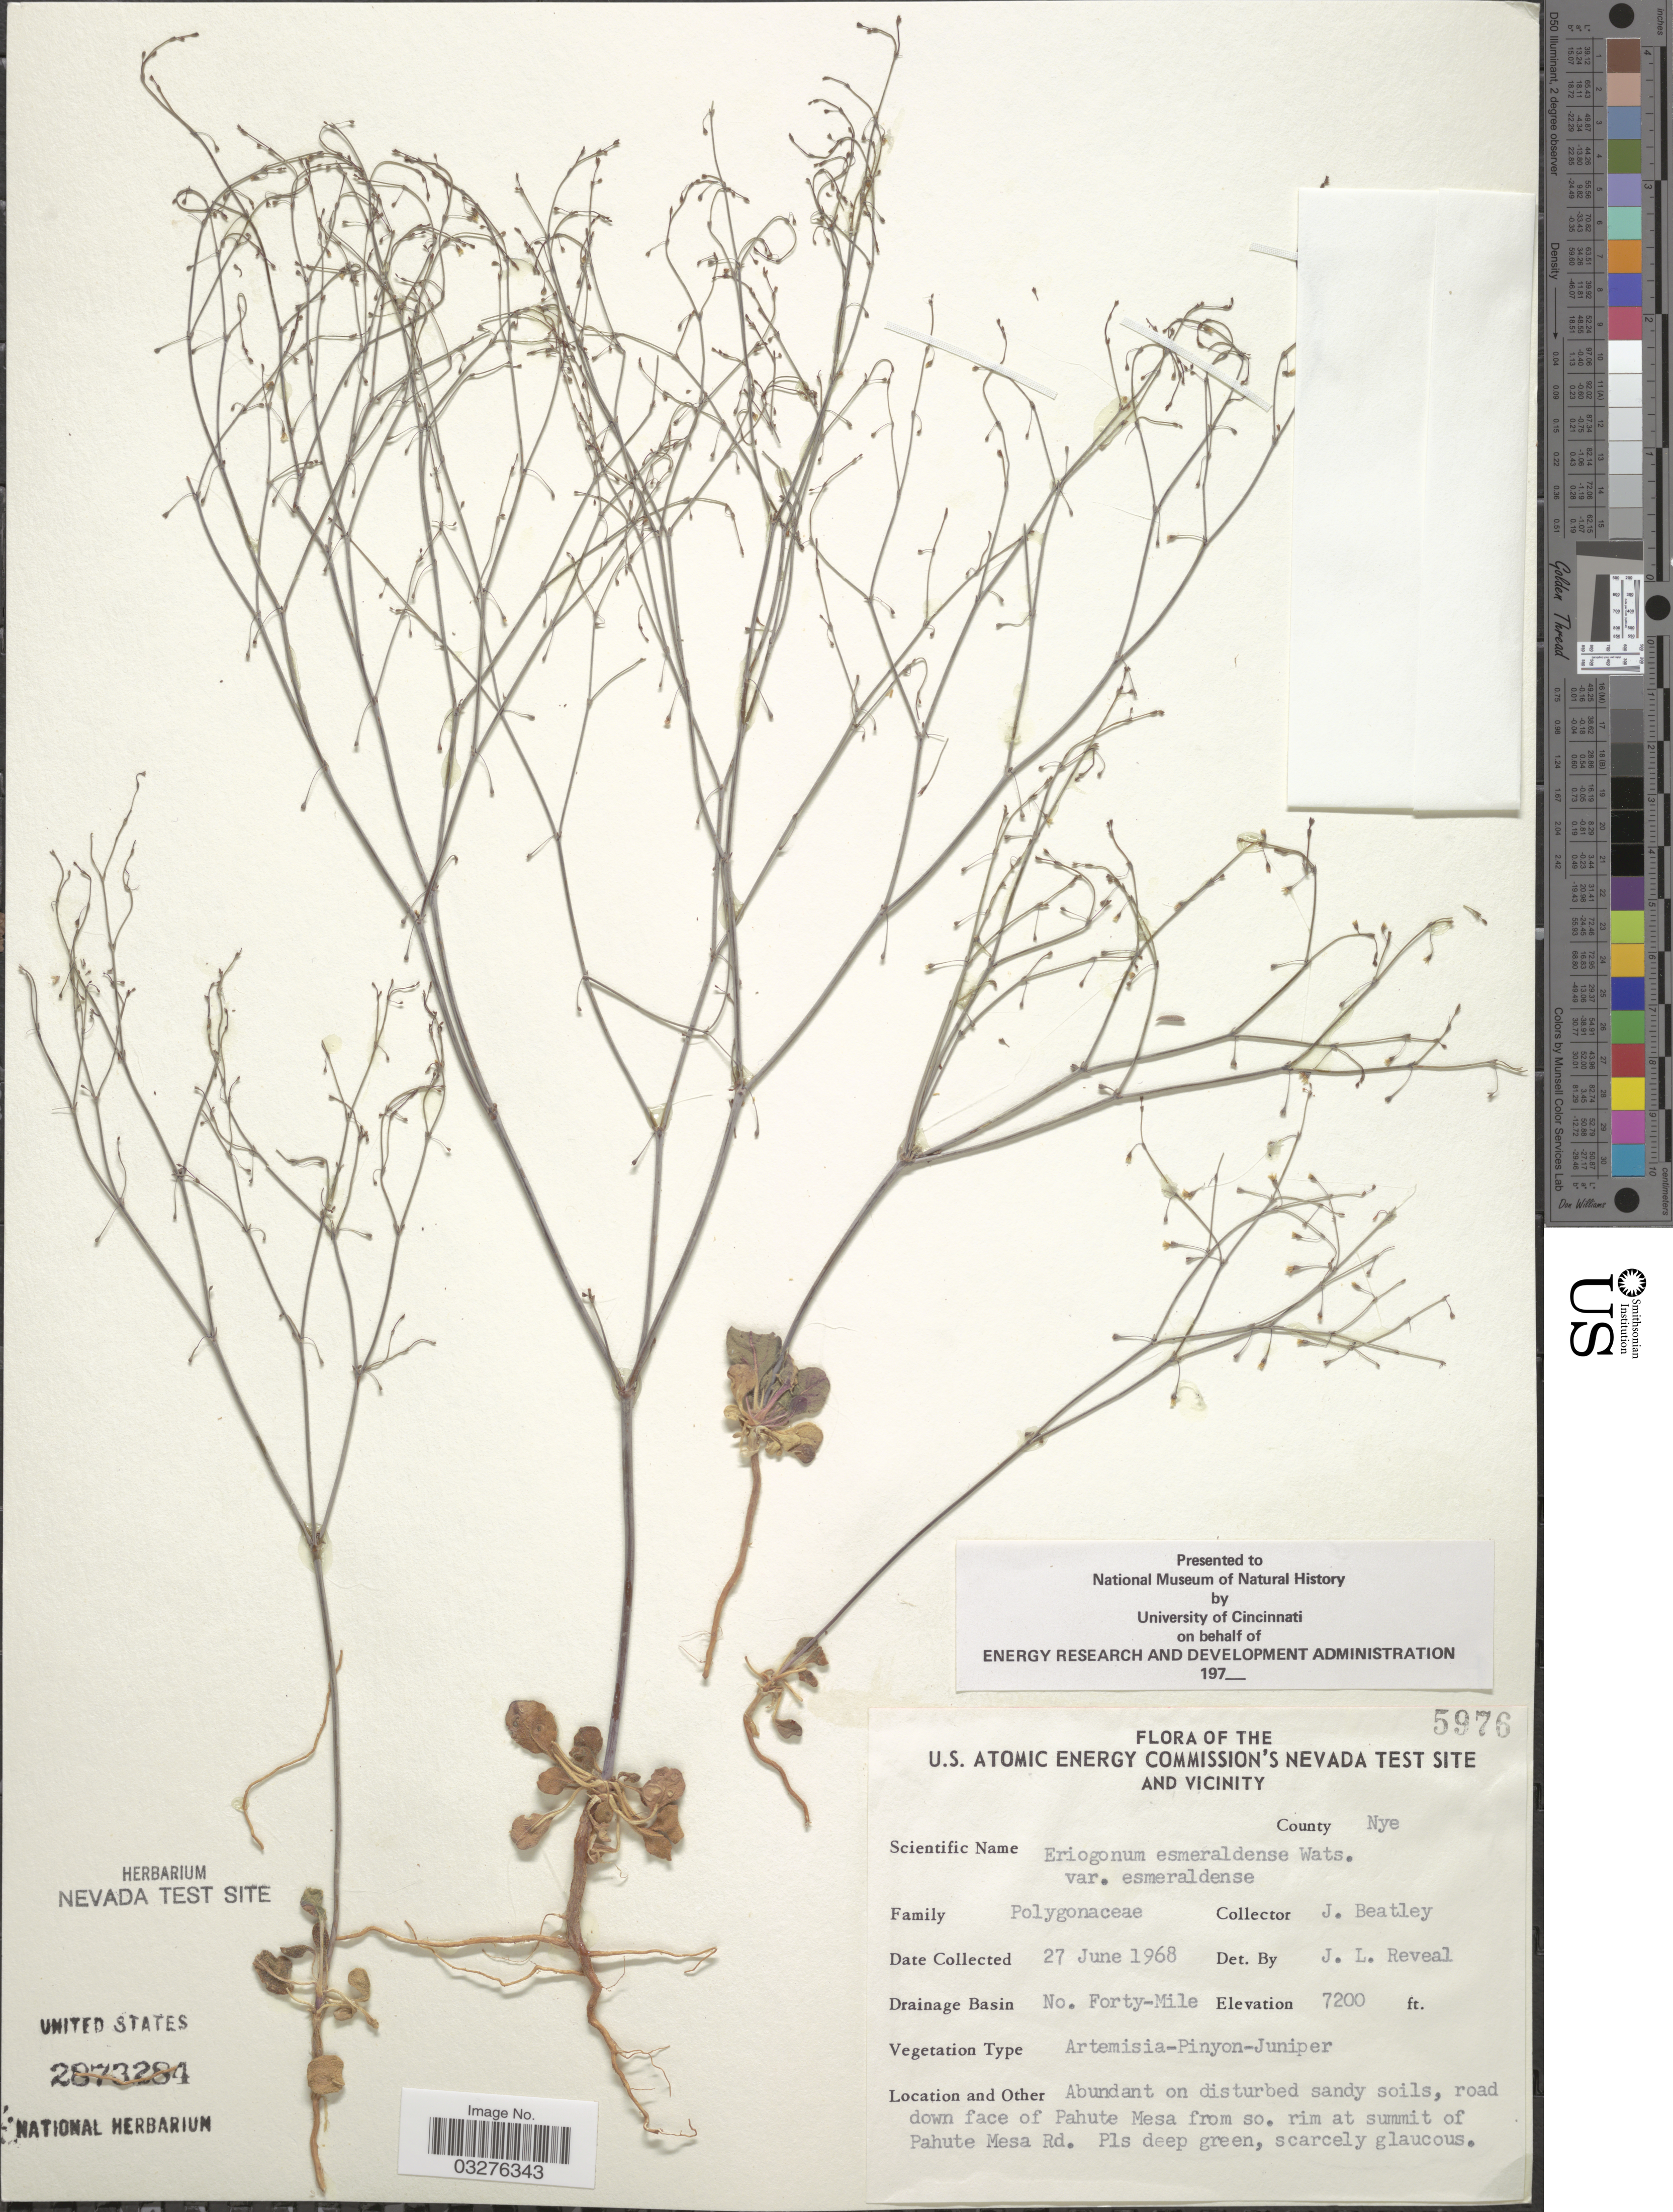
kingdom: Plantae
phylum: Tracheophyta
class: Magnoliopsida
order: Caryophyllales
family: Polygonaceae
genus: Eriogonum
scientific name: Eriogonum esmeraldense var. esmeraldense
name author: S. Watson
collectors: J. C. Beatley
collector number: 5976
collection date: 1968-06-27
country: United States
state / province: Nevada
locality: U.S. Atomic Energy Commission's Nevada Test Site and vicinity, County Nye, Drainage Basin No. Forty-Mile, road down face of Pahute Mesa from so. rim at summit of Pahute Mesa Rd.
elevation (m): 2195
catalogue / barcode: US 2873284